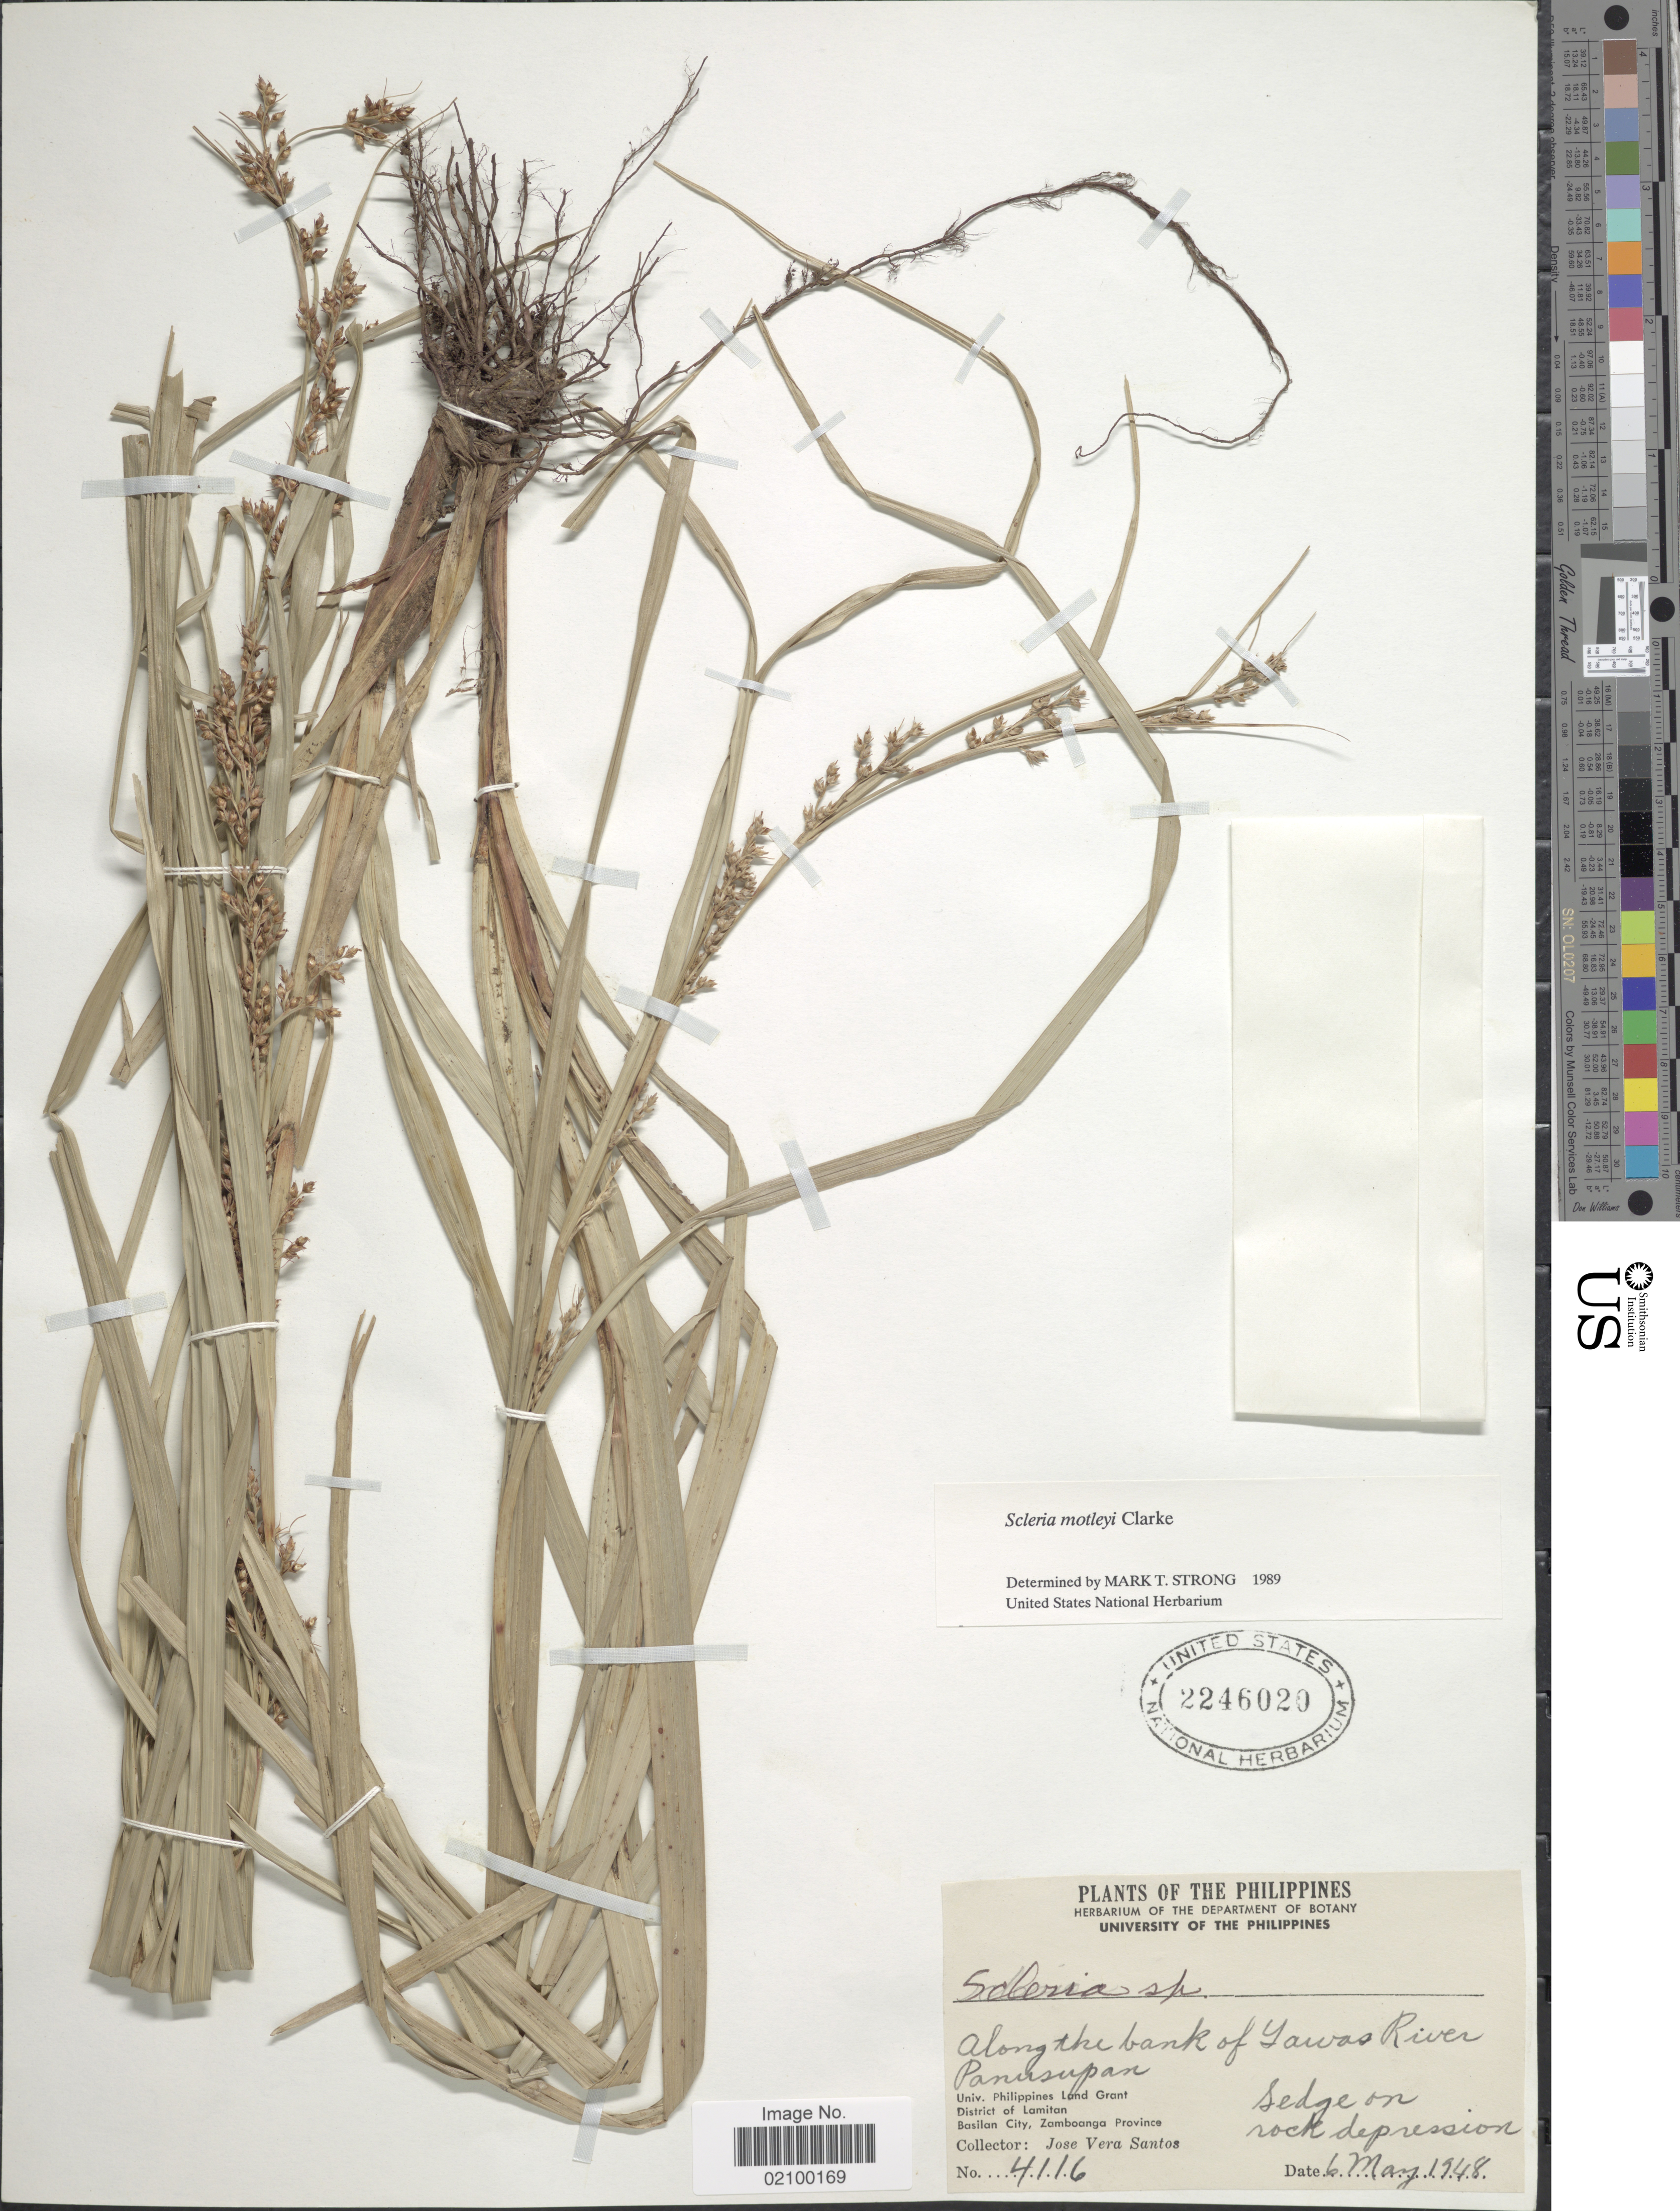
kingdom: Plantae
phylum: Tracheophyta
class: Liliopsida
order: Poales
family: Cyperaceae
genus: Scleria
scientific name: Scleria motleyi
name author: C.B. Clarke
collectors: J. V. Santos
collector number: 4116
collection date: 1948-05-06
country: Philippines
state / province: Muslim Mindanao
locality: Along the bank of Yawas River, Panusupan. Univ. Philippines Land Grant, District of Lamitan, Basilan City, Zamboanga Province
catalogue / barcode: US 2246020